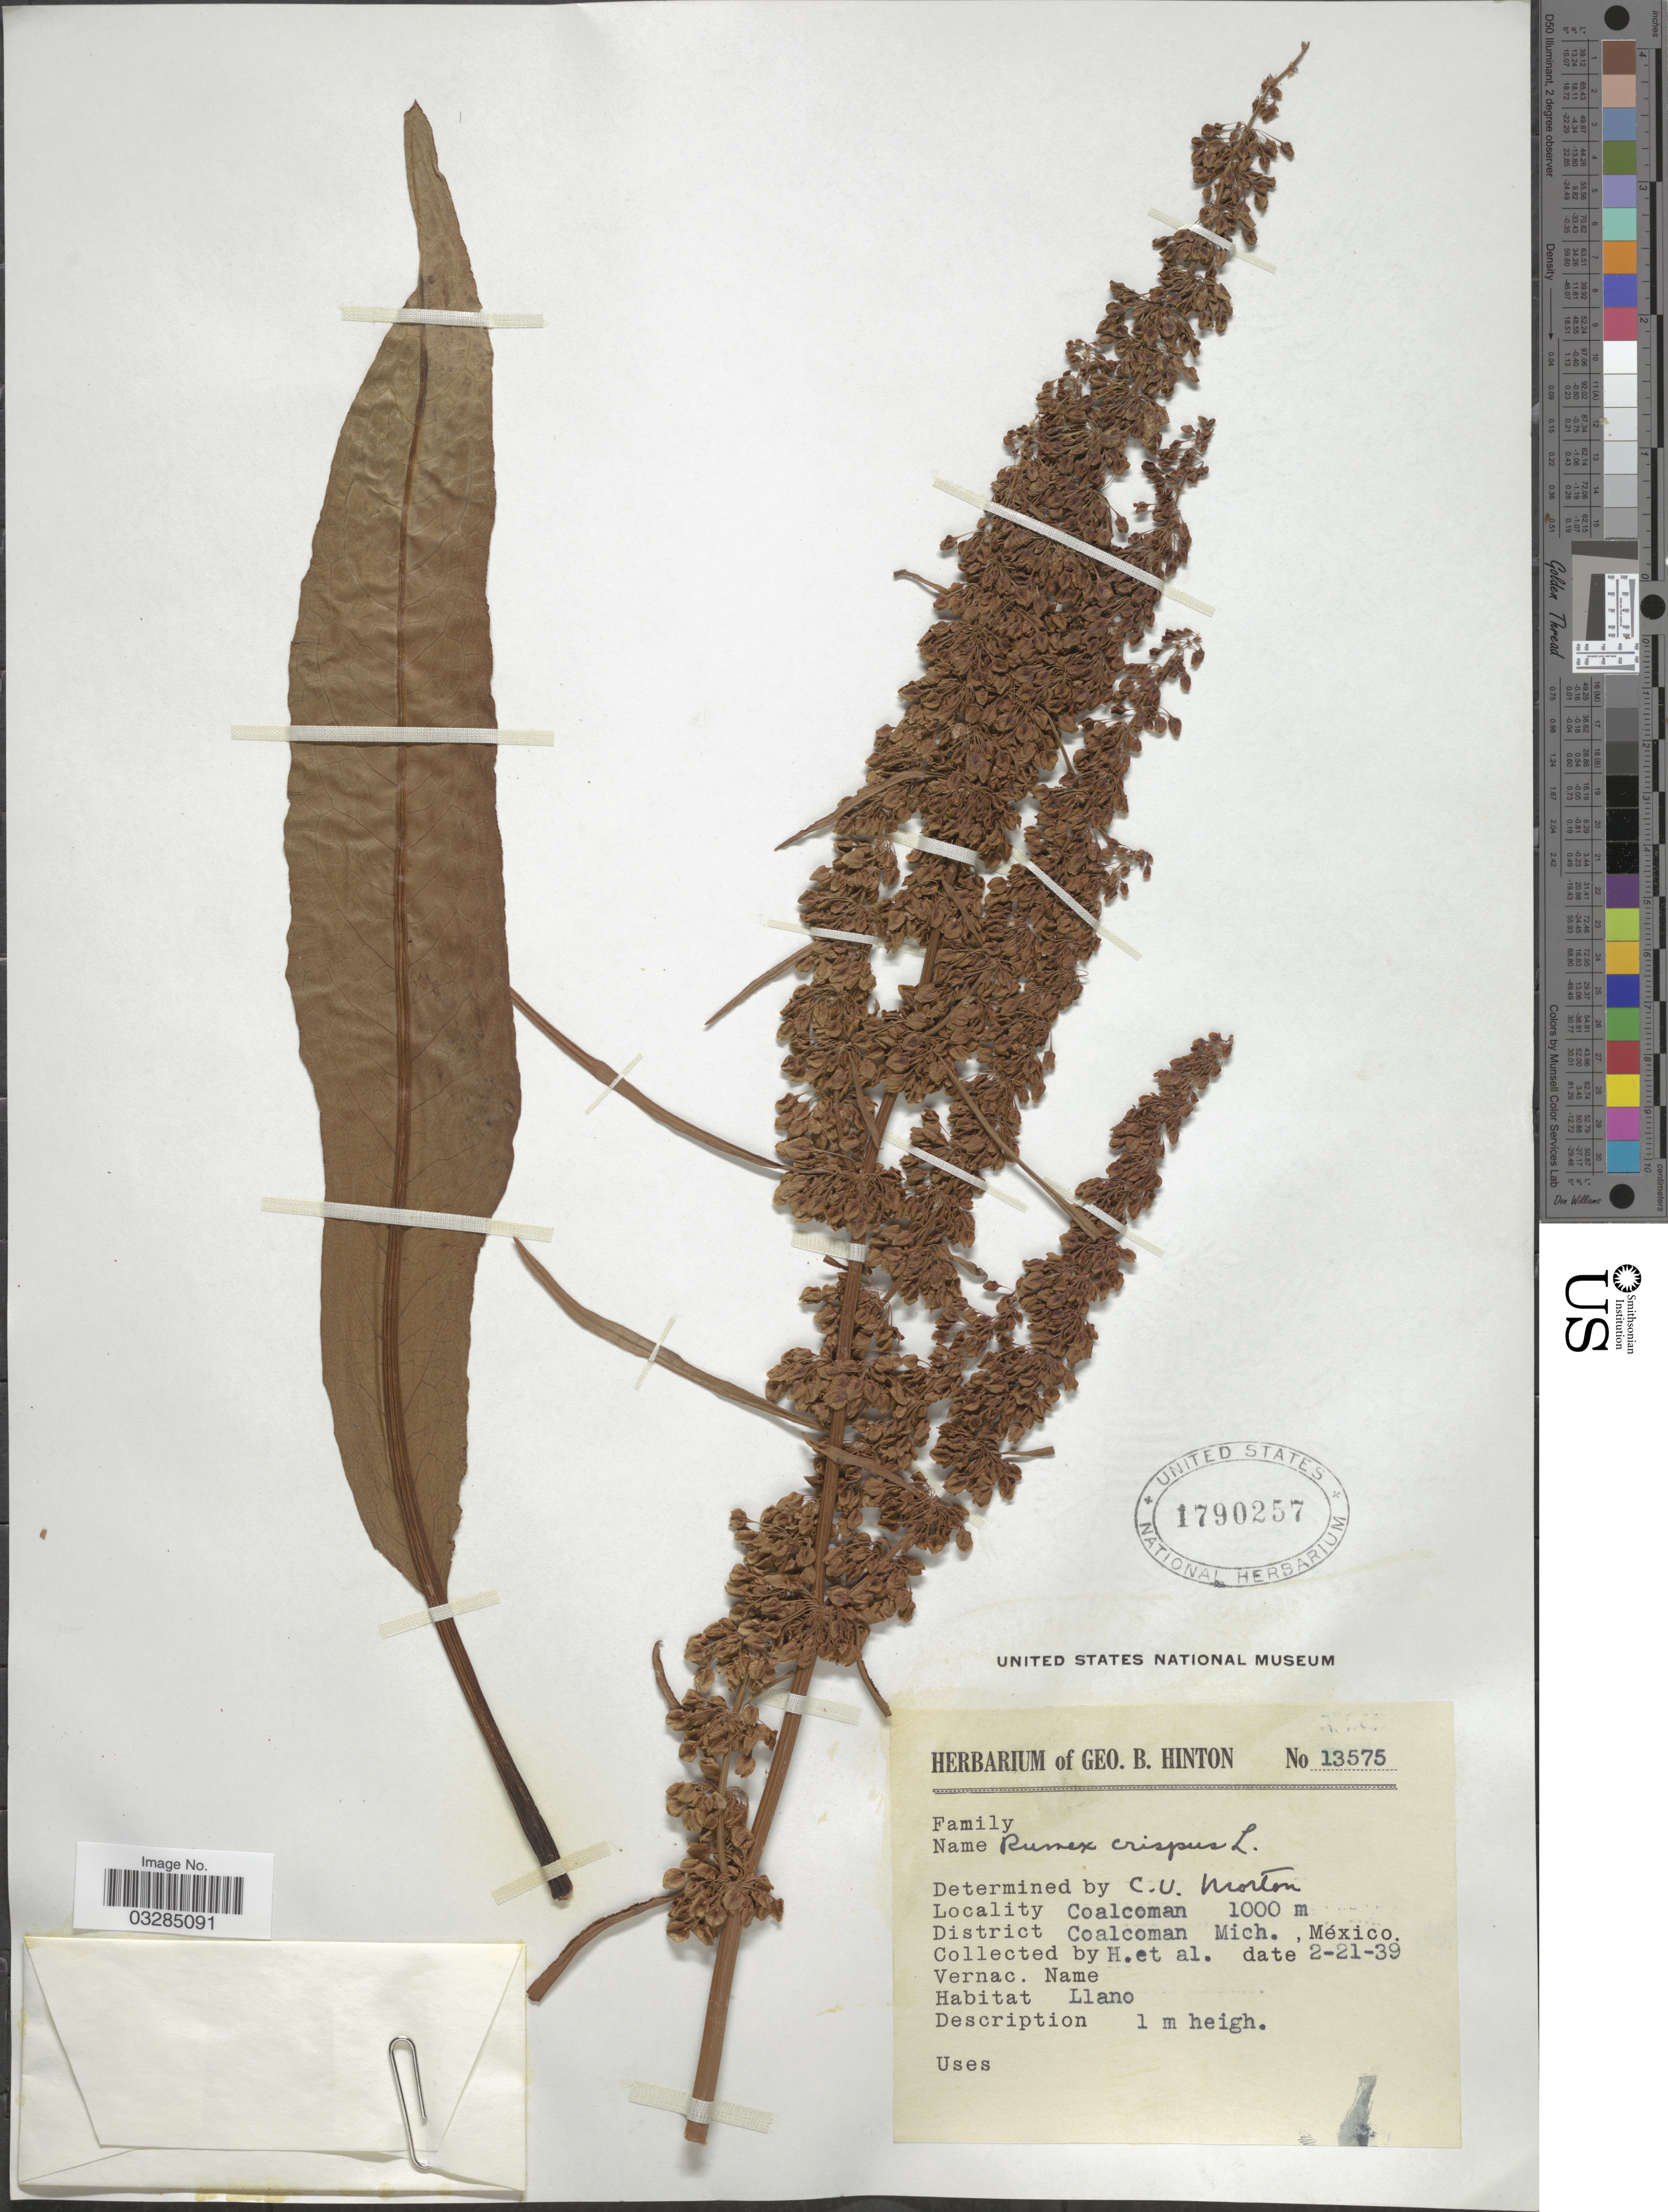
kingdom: Plantae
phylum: Tracheophyta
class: Magnoliopsida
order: Caryophyllales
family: Polygonaceae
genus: Rumex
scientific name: Rumex crispus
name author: L.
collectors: G. B. Hinton & et al.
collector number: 13575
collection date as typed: Transcribed d/m/y: 21/2/39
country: Mexico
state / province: Michoacán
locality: Coalcoman. District Coalcoman.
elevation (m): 1000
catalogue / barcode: US 1790257